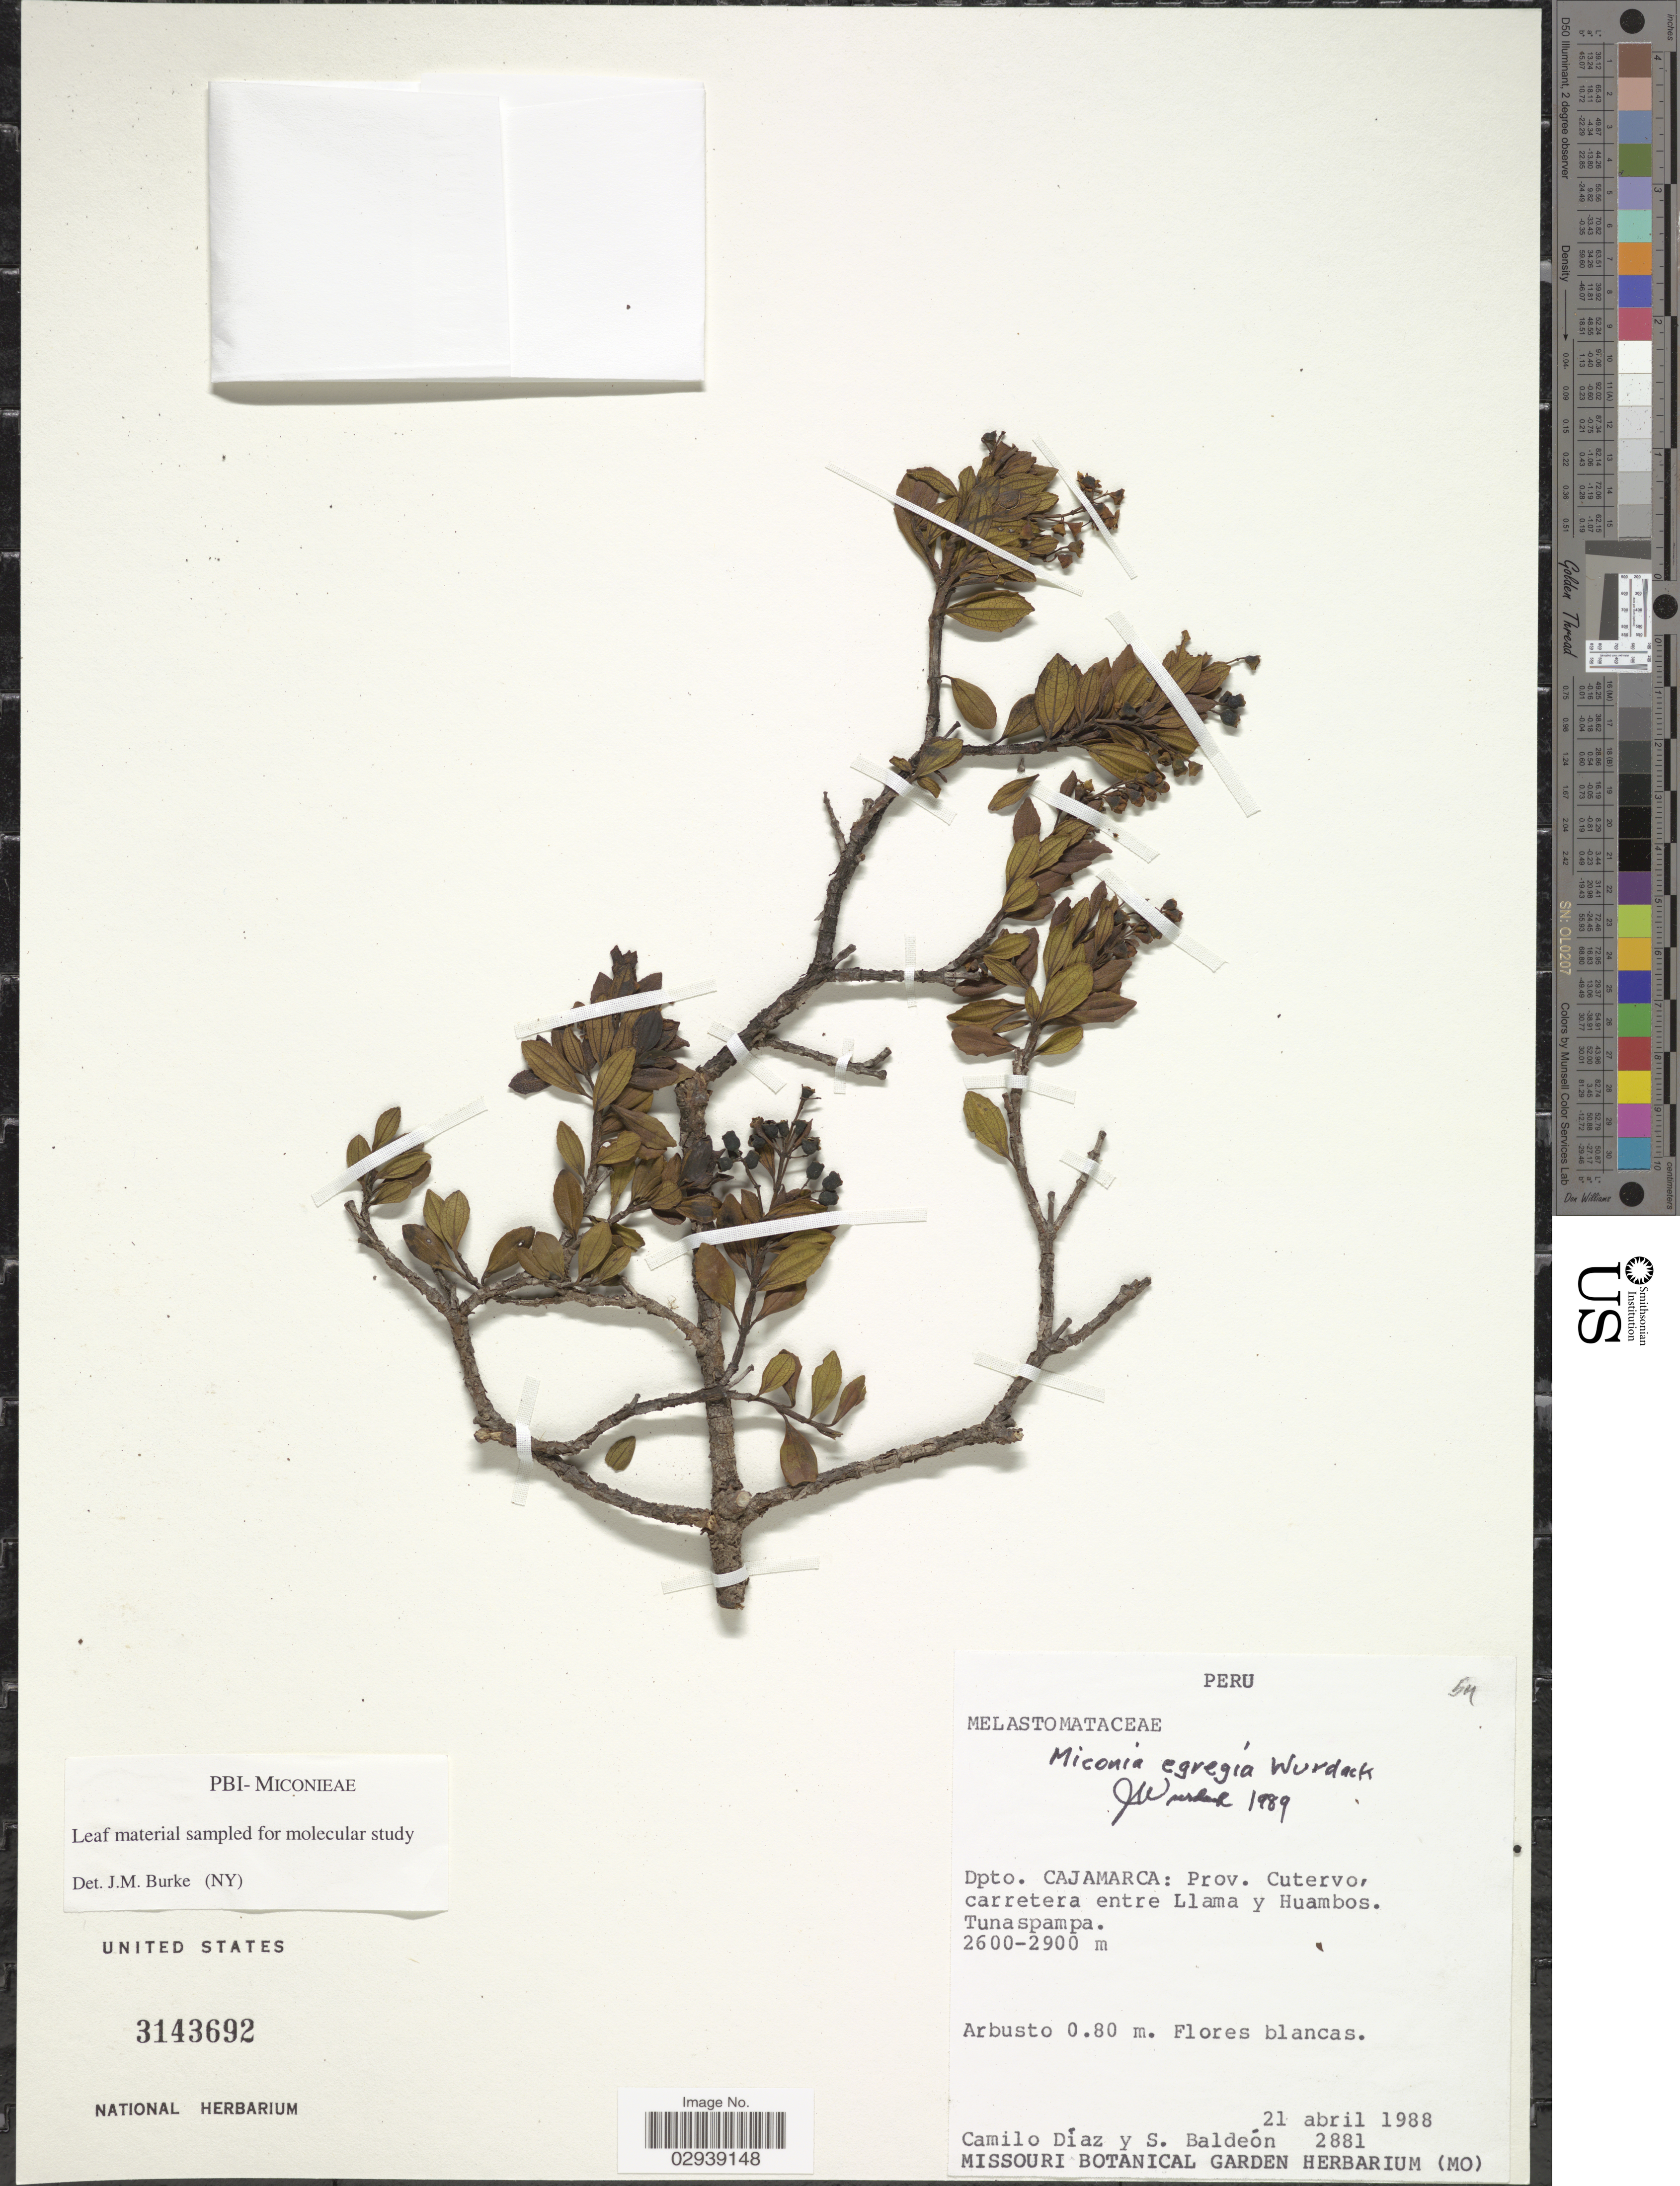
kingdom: Plantae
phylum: Tracheophyta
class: Magnoliopsida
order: Myrtales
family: Melastomataceae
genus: Miconia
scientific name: Miconia egregia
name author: Wurdack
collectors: C. Díaz & S. Baldeón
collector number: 2881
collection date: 1988-04-21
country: Peru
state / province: Cajamarca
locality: Dpto. Cajamarca: Prov. Cutervo, carretera entre Llama y Huambos. Tunaspampa.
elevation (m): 2600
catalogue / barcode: US 3143692